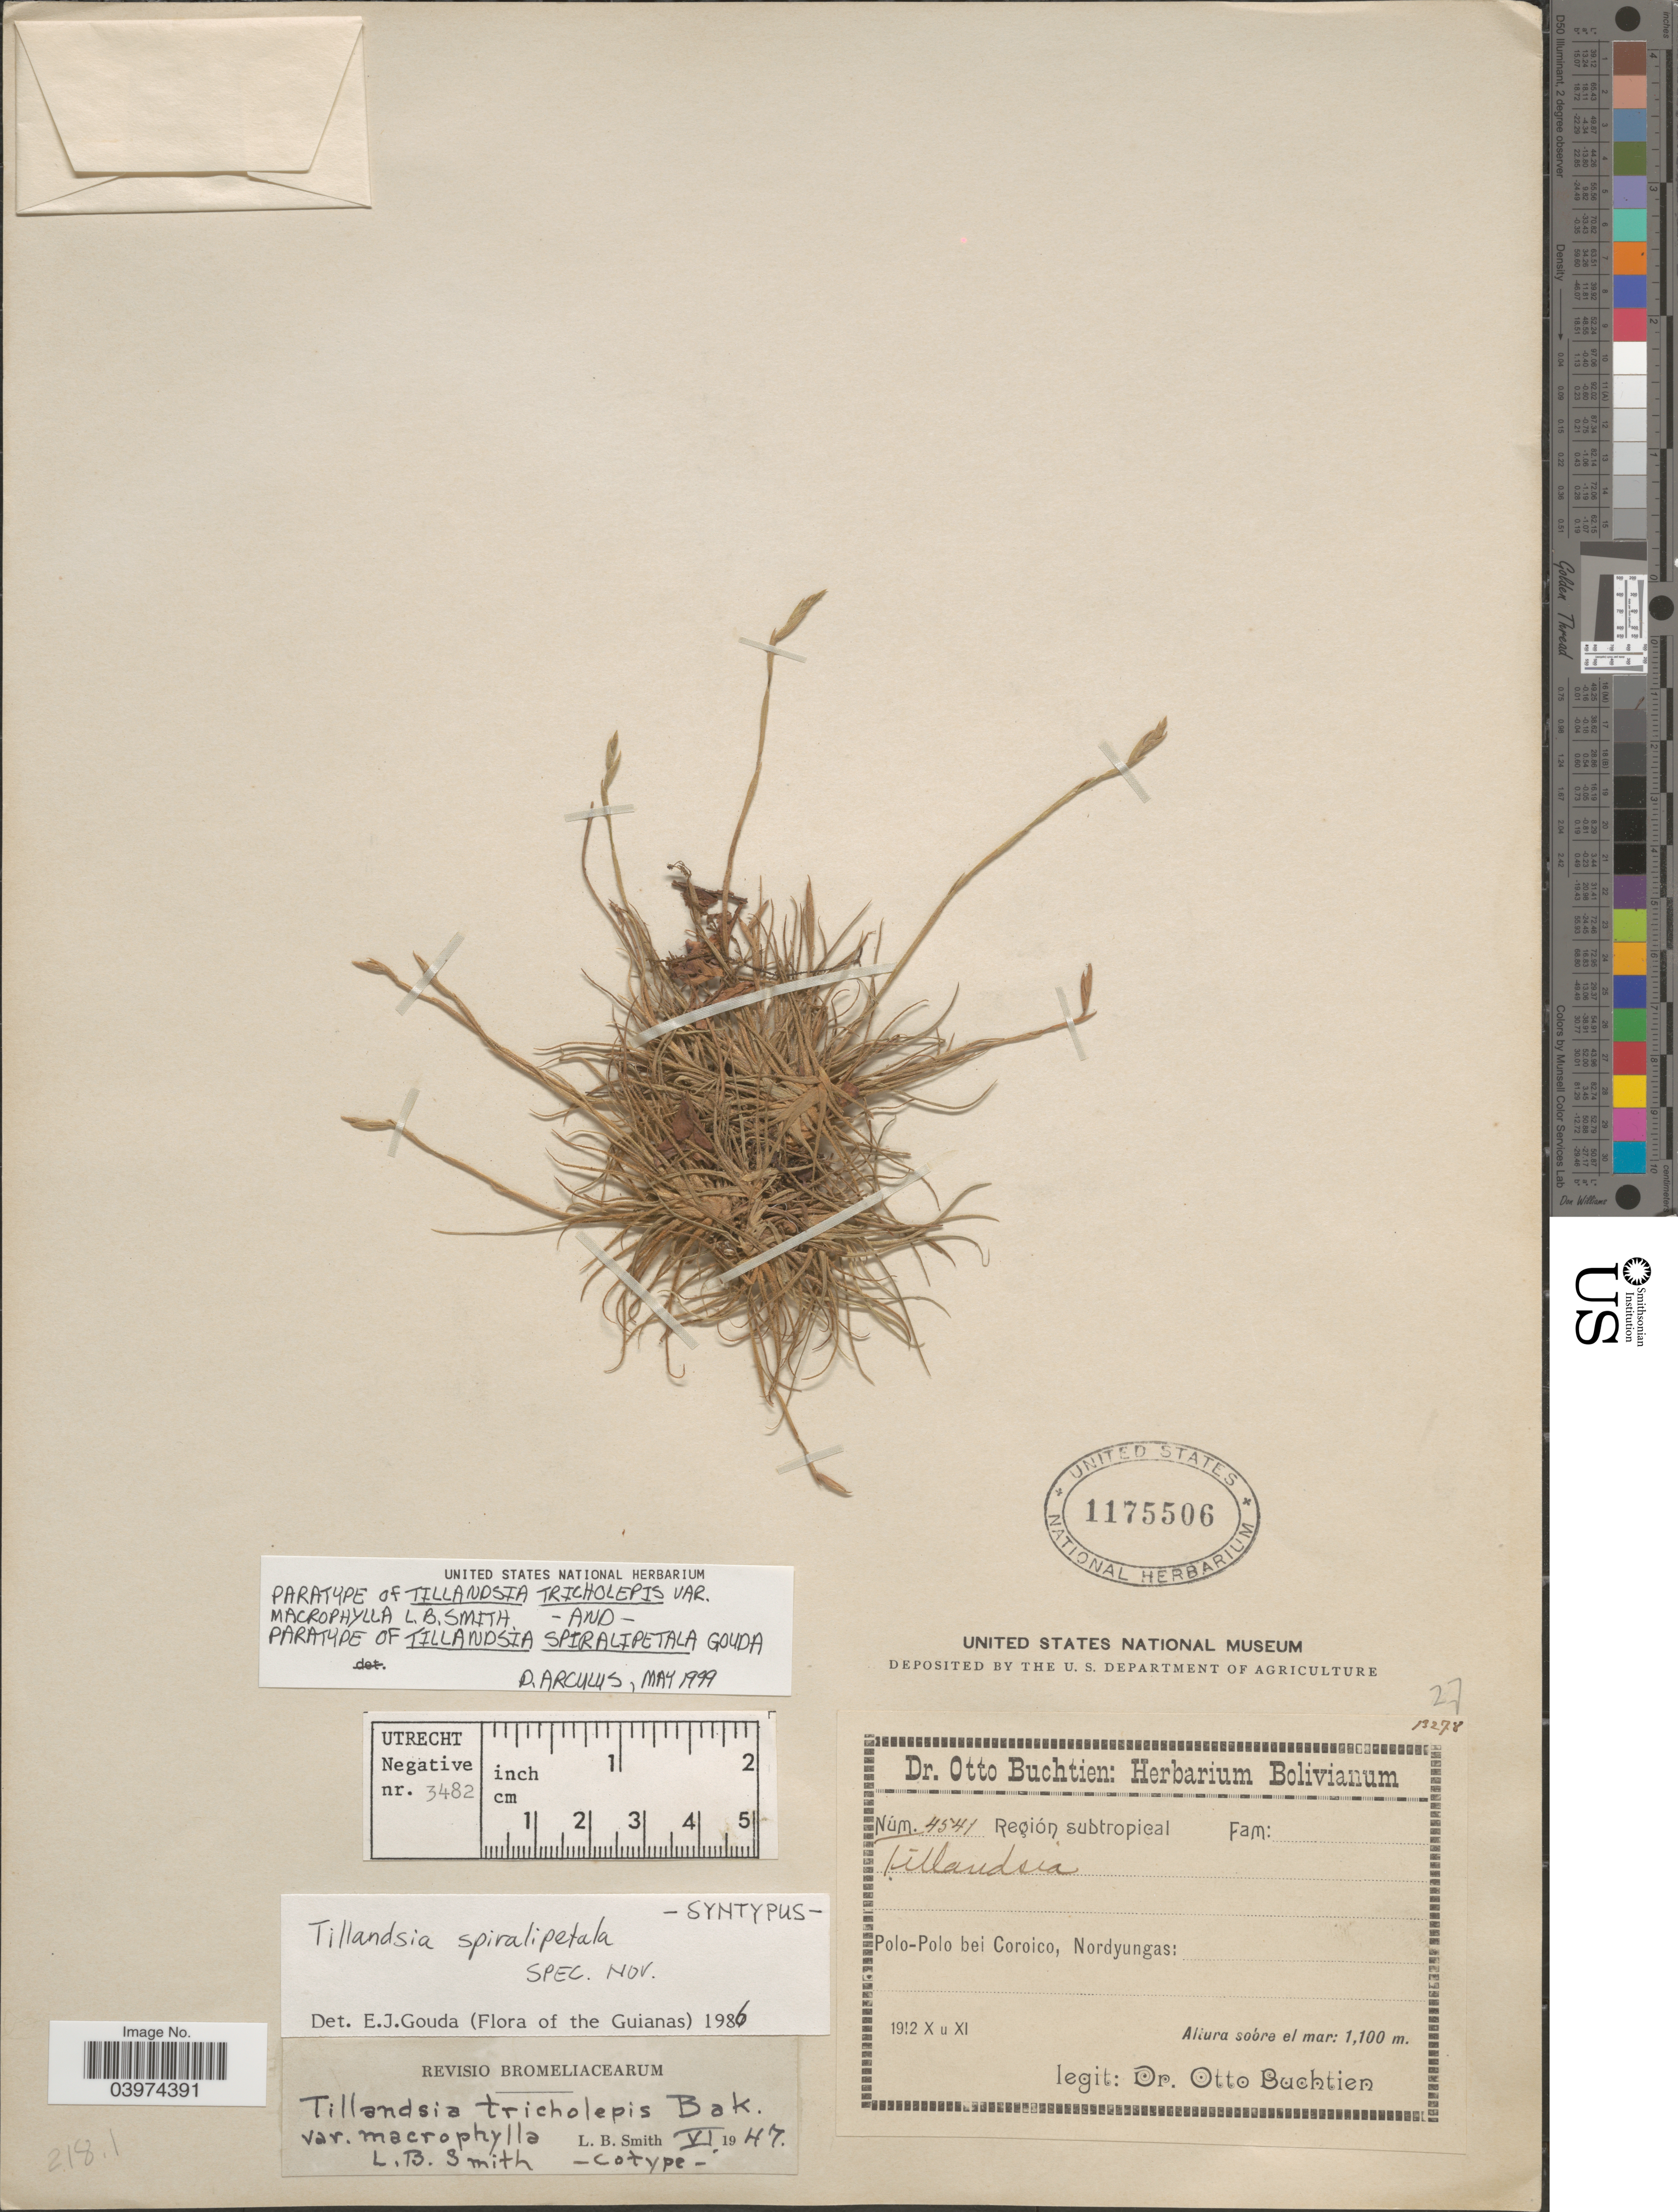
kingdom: Plantae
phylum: Tracheophyta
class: Liliopsida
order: Poales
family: Bromeliaceae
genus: Tillandsia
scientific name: Tillandsia spiralipetala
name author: Gouda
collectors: O. Buchtien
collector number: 4541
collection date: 1912-10/1912-11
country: Bolivia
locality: Región subtropical. Polo-Polo bei Coroico, Nordyungas.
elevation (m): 1100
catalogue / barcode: US 1175506